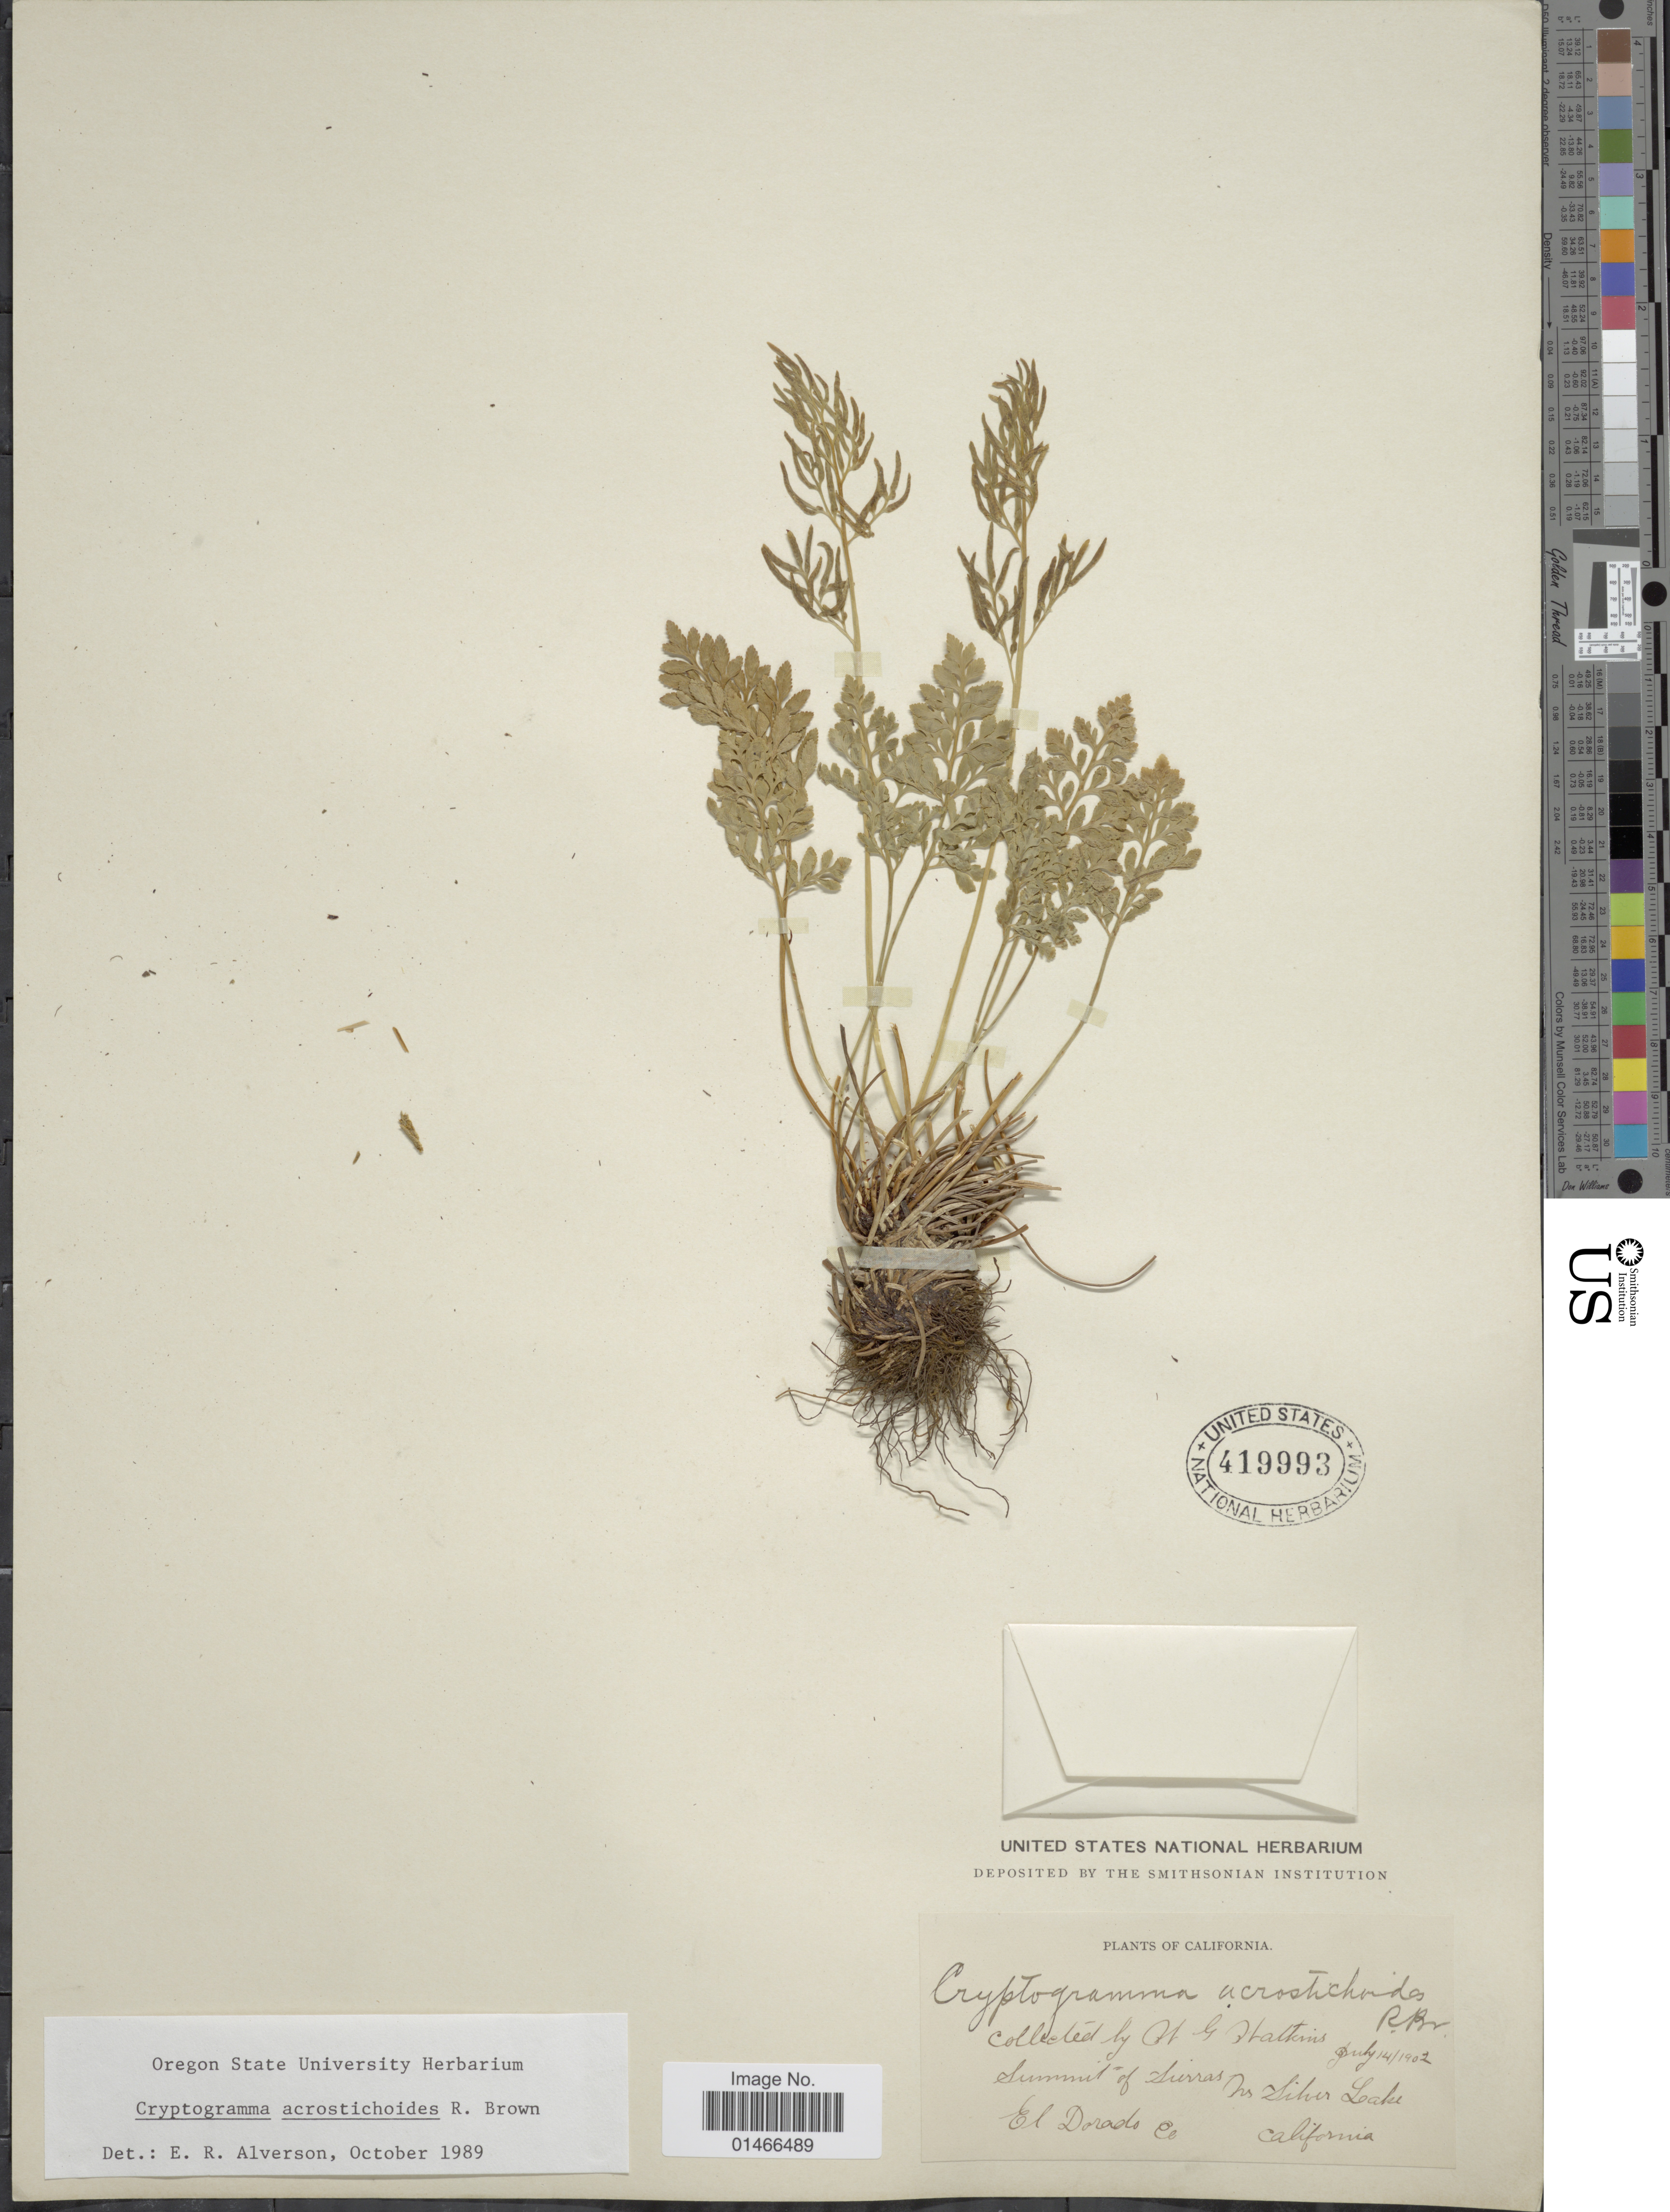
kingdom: Plantae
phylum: Tracheophyta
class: Polypodiopsida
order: Polypodiales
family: Pteridaceae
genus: Cryptogramma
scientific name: Cryptogramma acrostichoides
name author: R. Br.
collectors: W. Watkins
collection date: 1902-07-14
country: United States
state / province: California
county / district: El Dorado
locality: Summit of Sierras. Ons Silver Lake. El Dorado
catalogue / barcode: US 419993